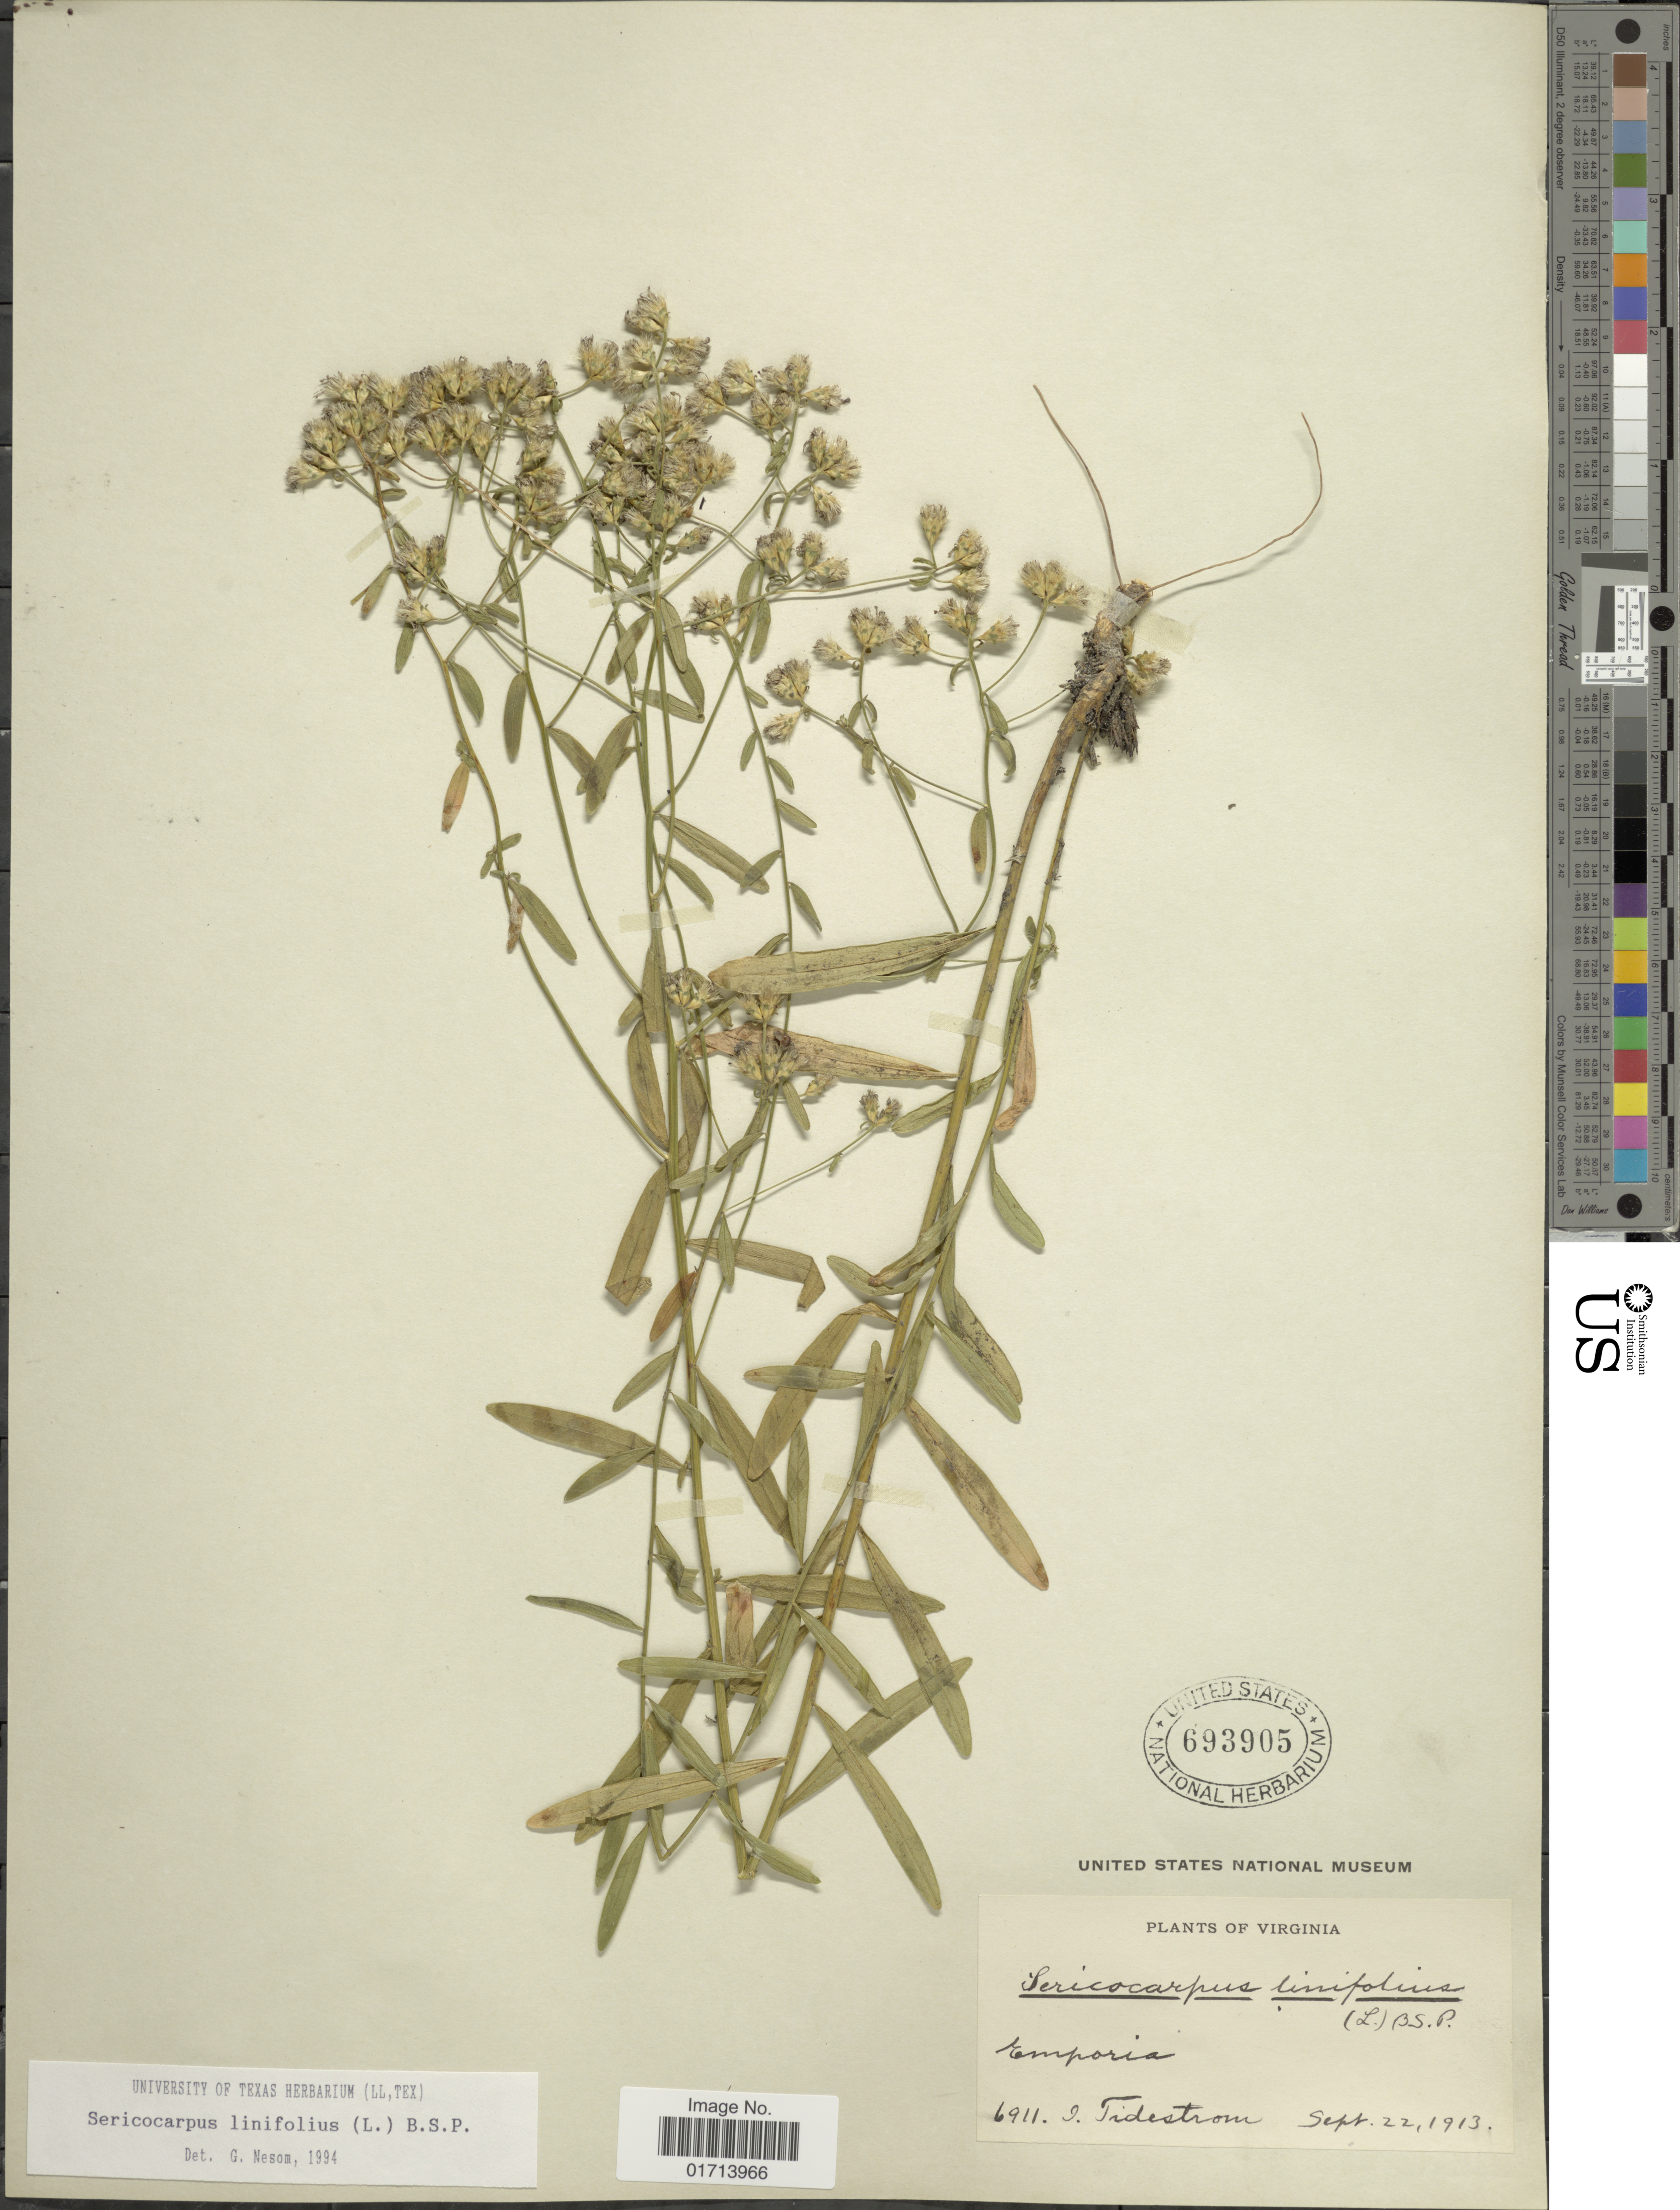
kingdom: Plantae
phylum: Tracheophyta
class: Magnoliopsida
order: Asterales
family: Asteraceae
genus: Sericocarpus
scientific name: Sericocarpus linifolius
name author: (L.) Britton, Stearns & Poggenb.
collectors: I. F. Tidestrom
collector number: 6911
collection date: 1913-09-22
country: United States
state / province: Virginia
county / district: City of Emporia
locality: Emporia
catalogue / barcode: US 693905